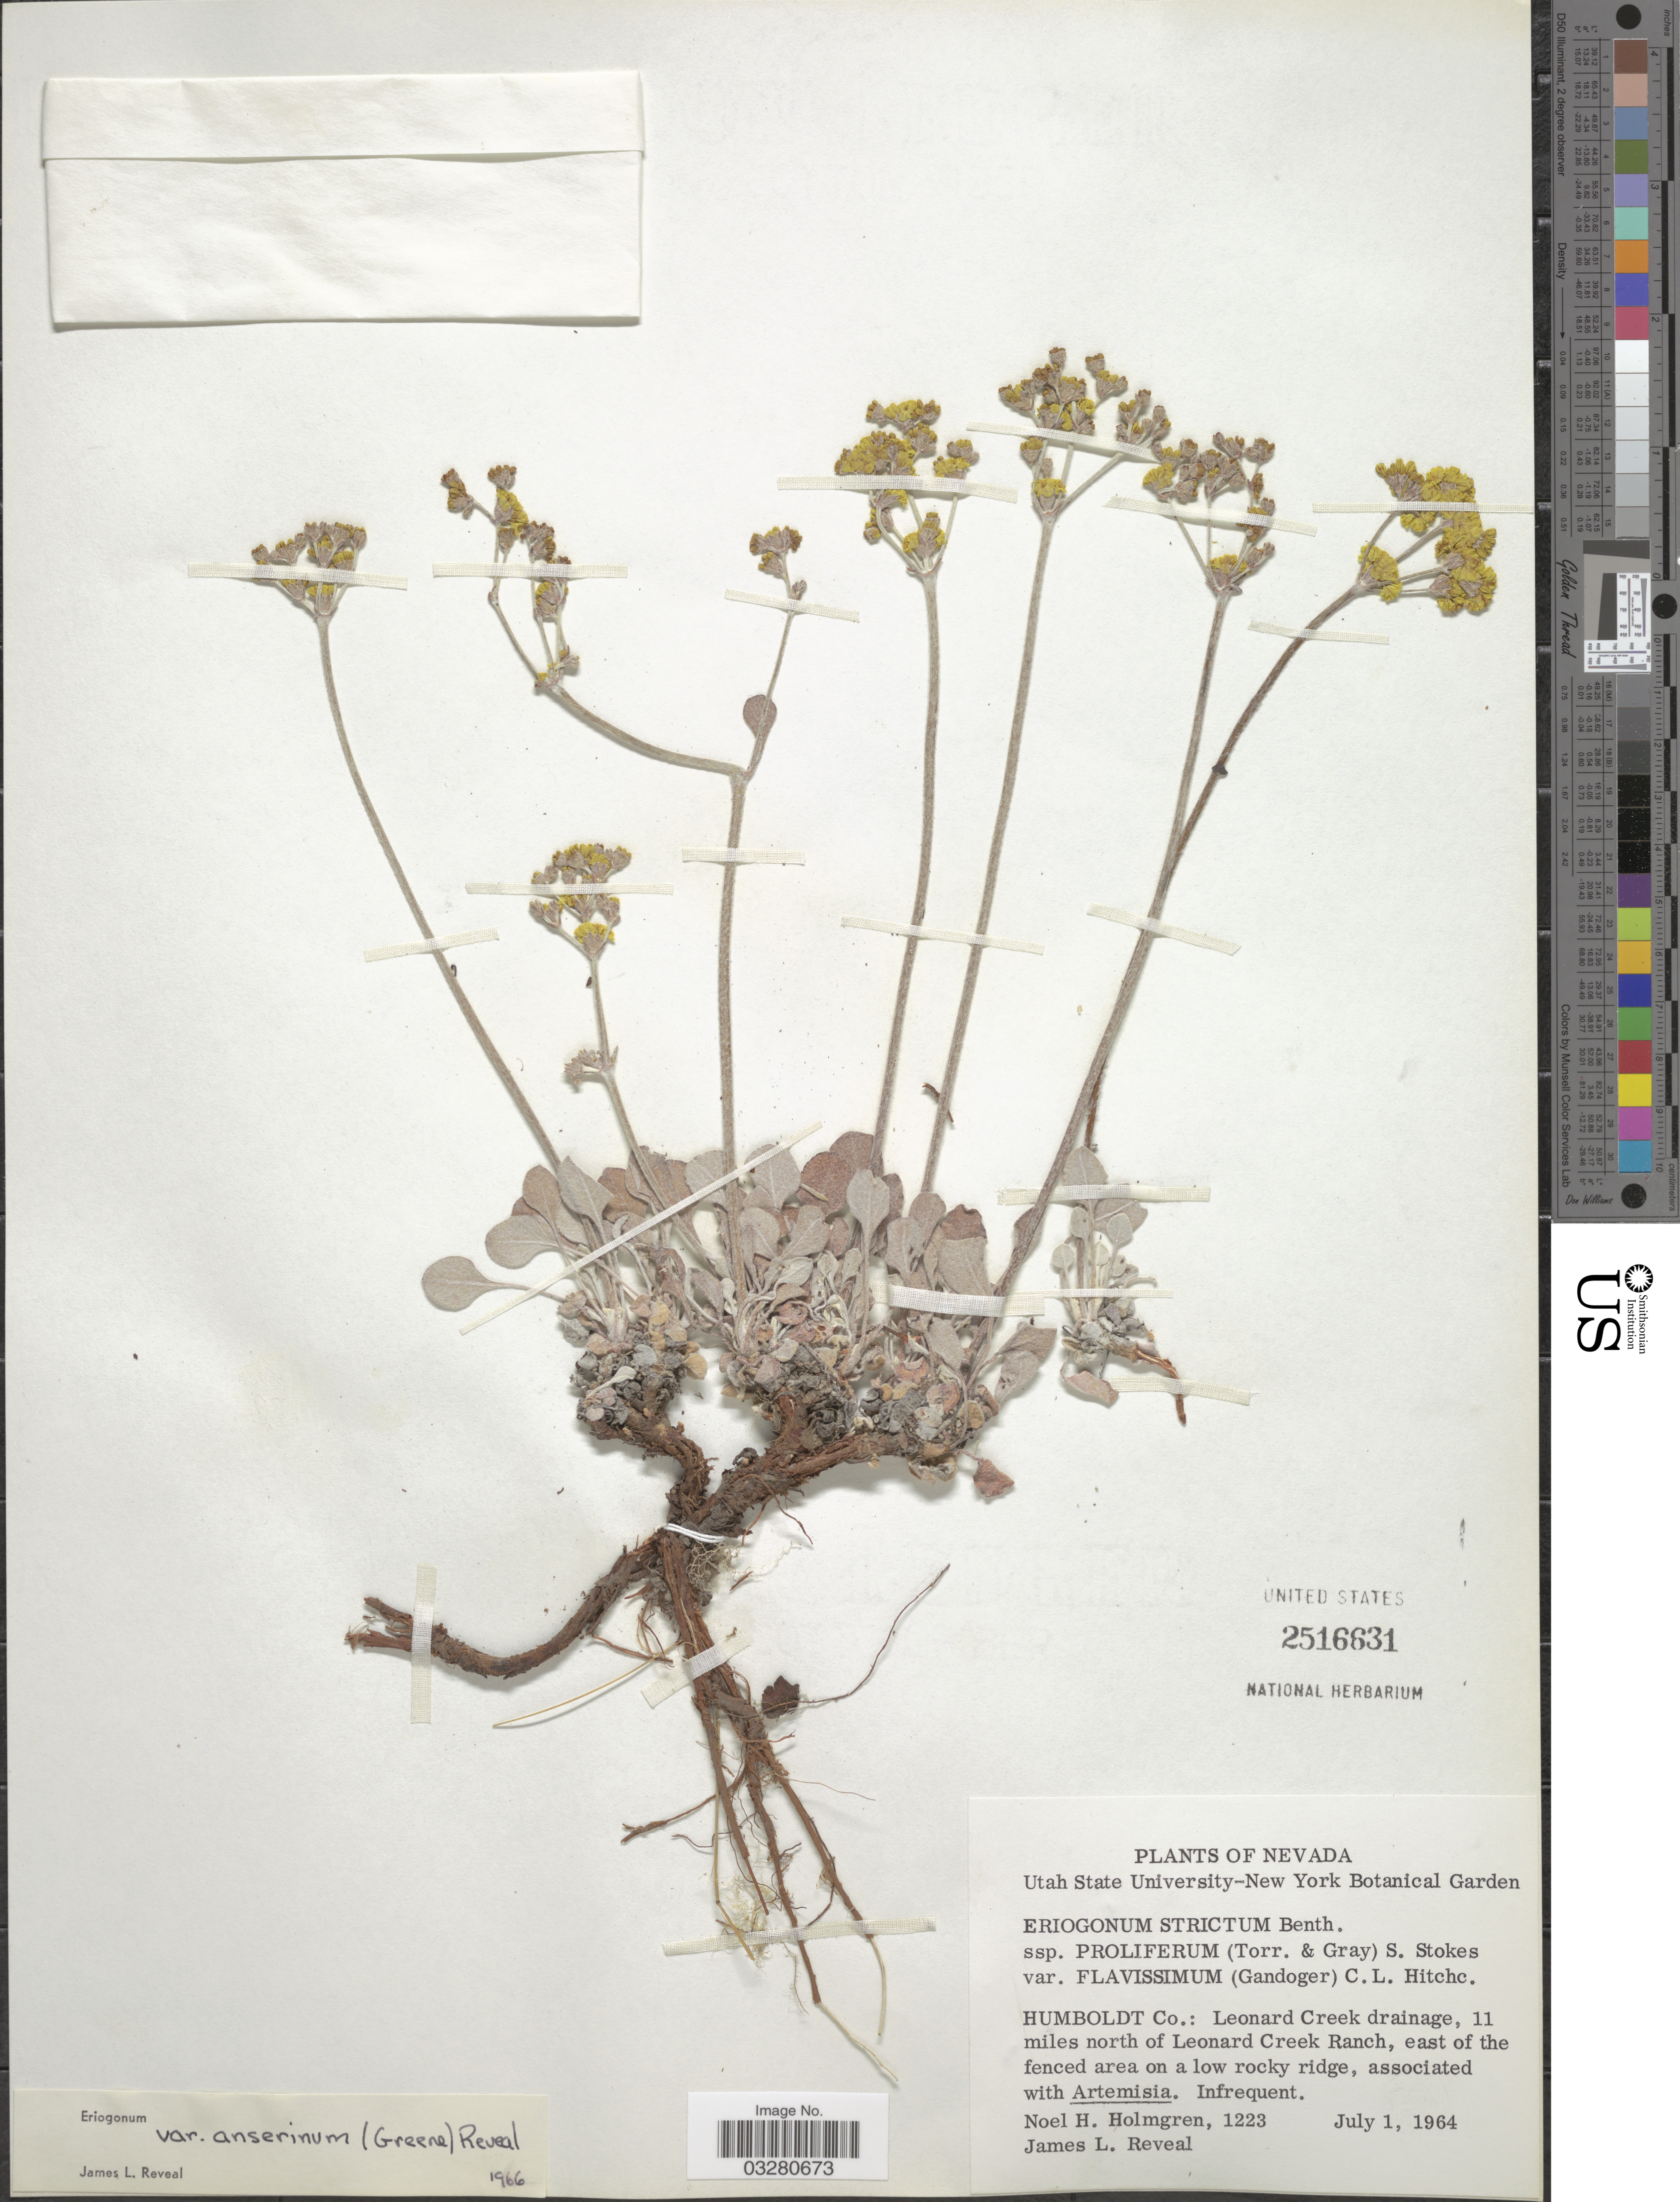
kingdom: Plantae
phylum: Tracheophyta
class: Magnoliopsida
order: Caryophyllales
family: Polygonaceae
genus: Eriogonum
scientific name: Eriogonum proliferum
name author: Torr. & A. Gray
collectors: N. H. Holmgren & J. L. Reveal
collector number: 1223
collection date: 1964-07-01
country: United States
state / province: Nevada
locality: Humboldt Co.: Leonard Creek drainage, 11 miles north of Leonard Creek Ranch, east of the fenced area.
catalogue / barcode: US 2516631